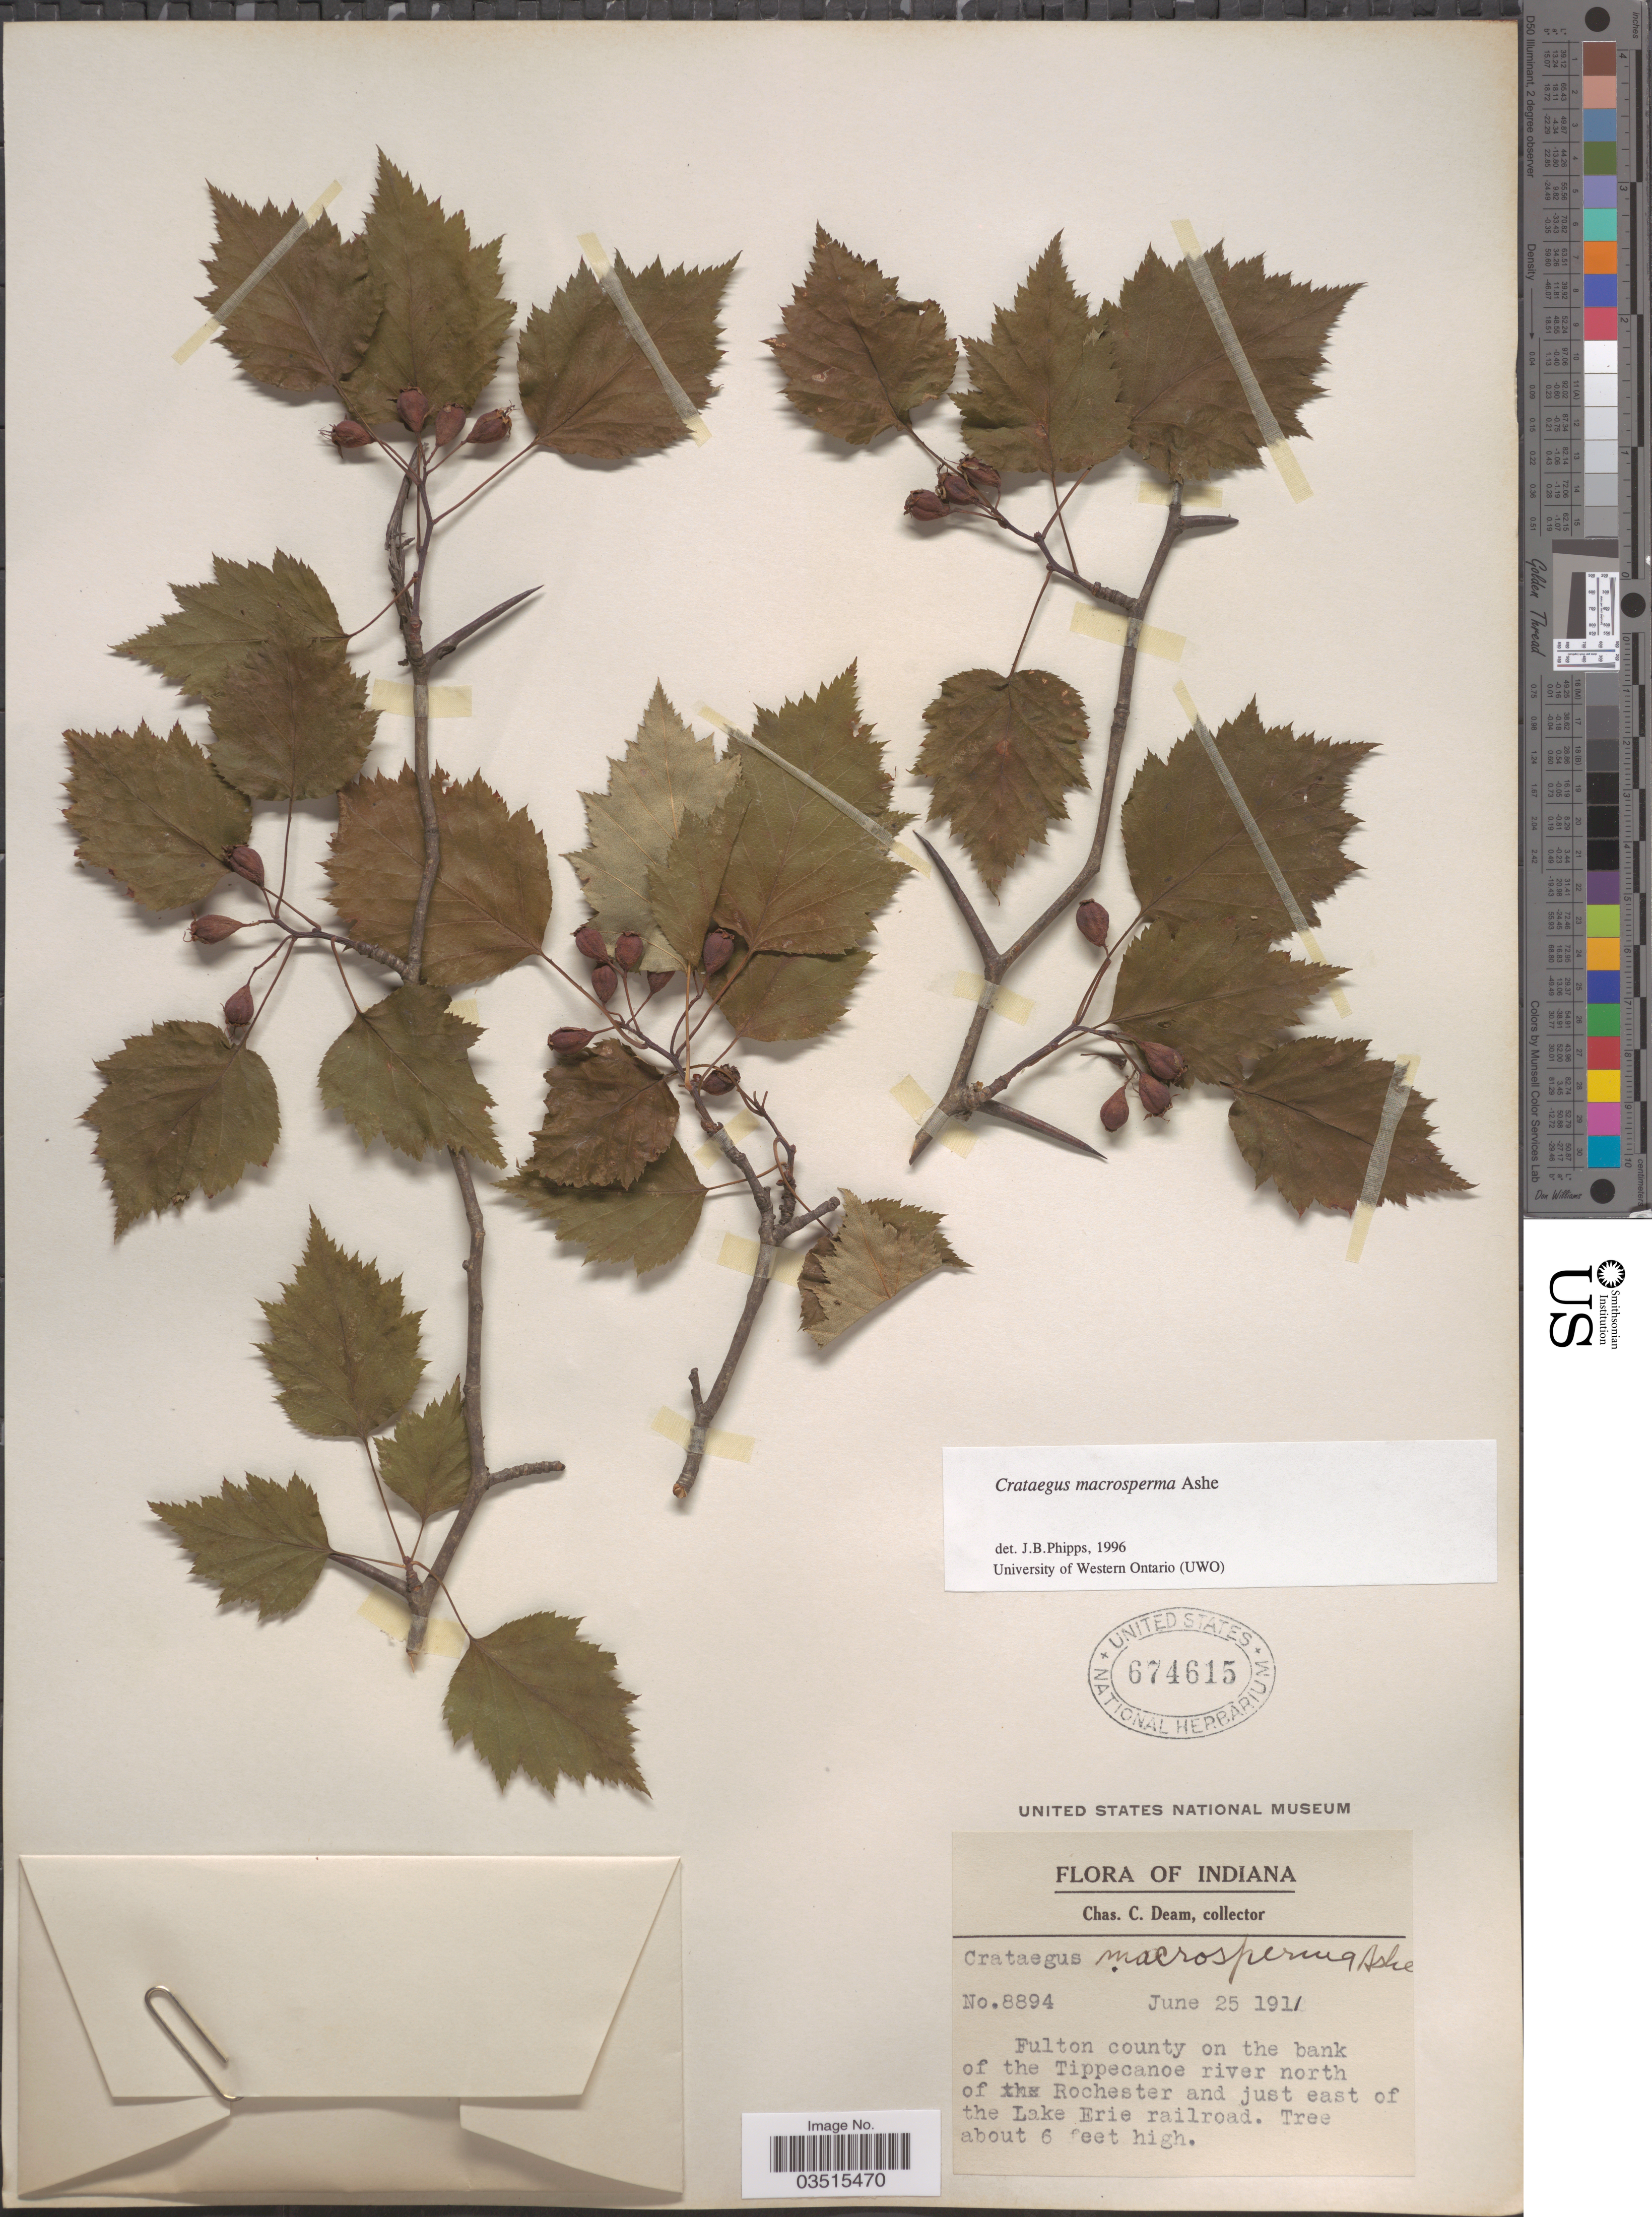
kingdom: Plantae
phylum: Tracheophyta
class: Magnoliopsida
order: Rosales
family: Rosaceae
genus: Crataegus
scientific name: Crataegus macrosperma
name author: Ashe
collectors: C. C. Deam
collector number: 8894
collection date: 1911-06-25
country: United States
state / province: Indiana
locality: Fulton county on the bank of the Tippecanoe river north of Rochester and just east of the Lake Erie railroad.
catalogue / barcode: US 674615